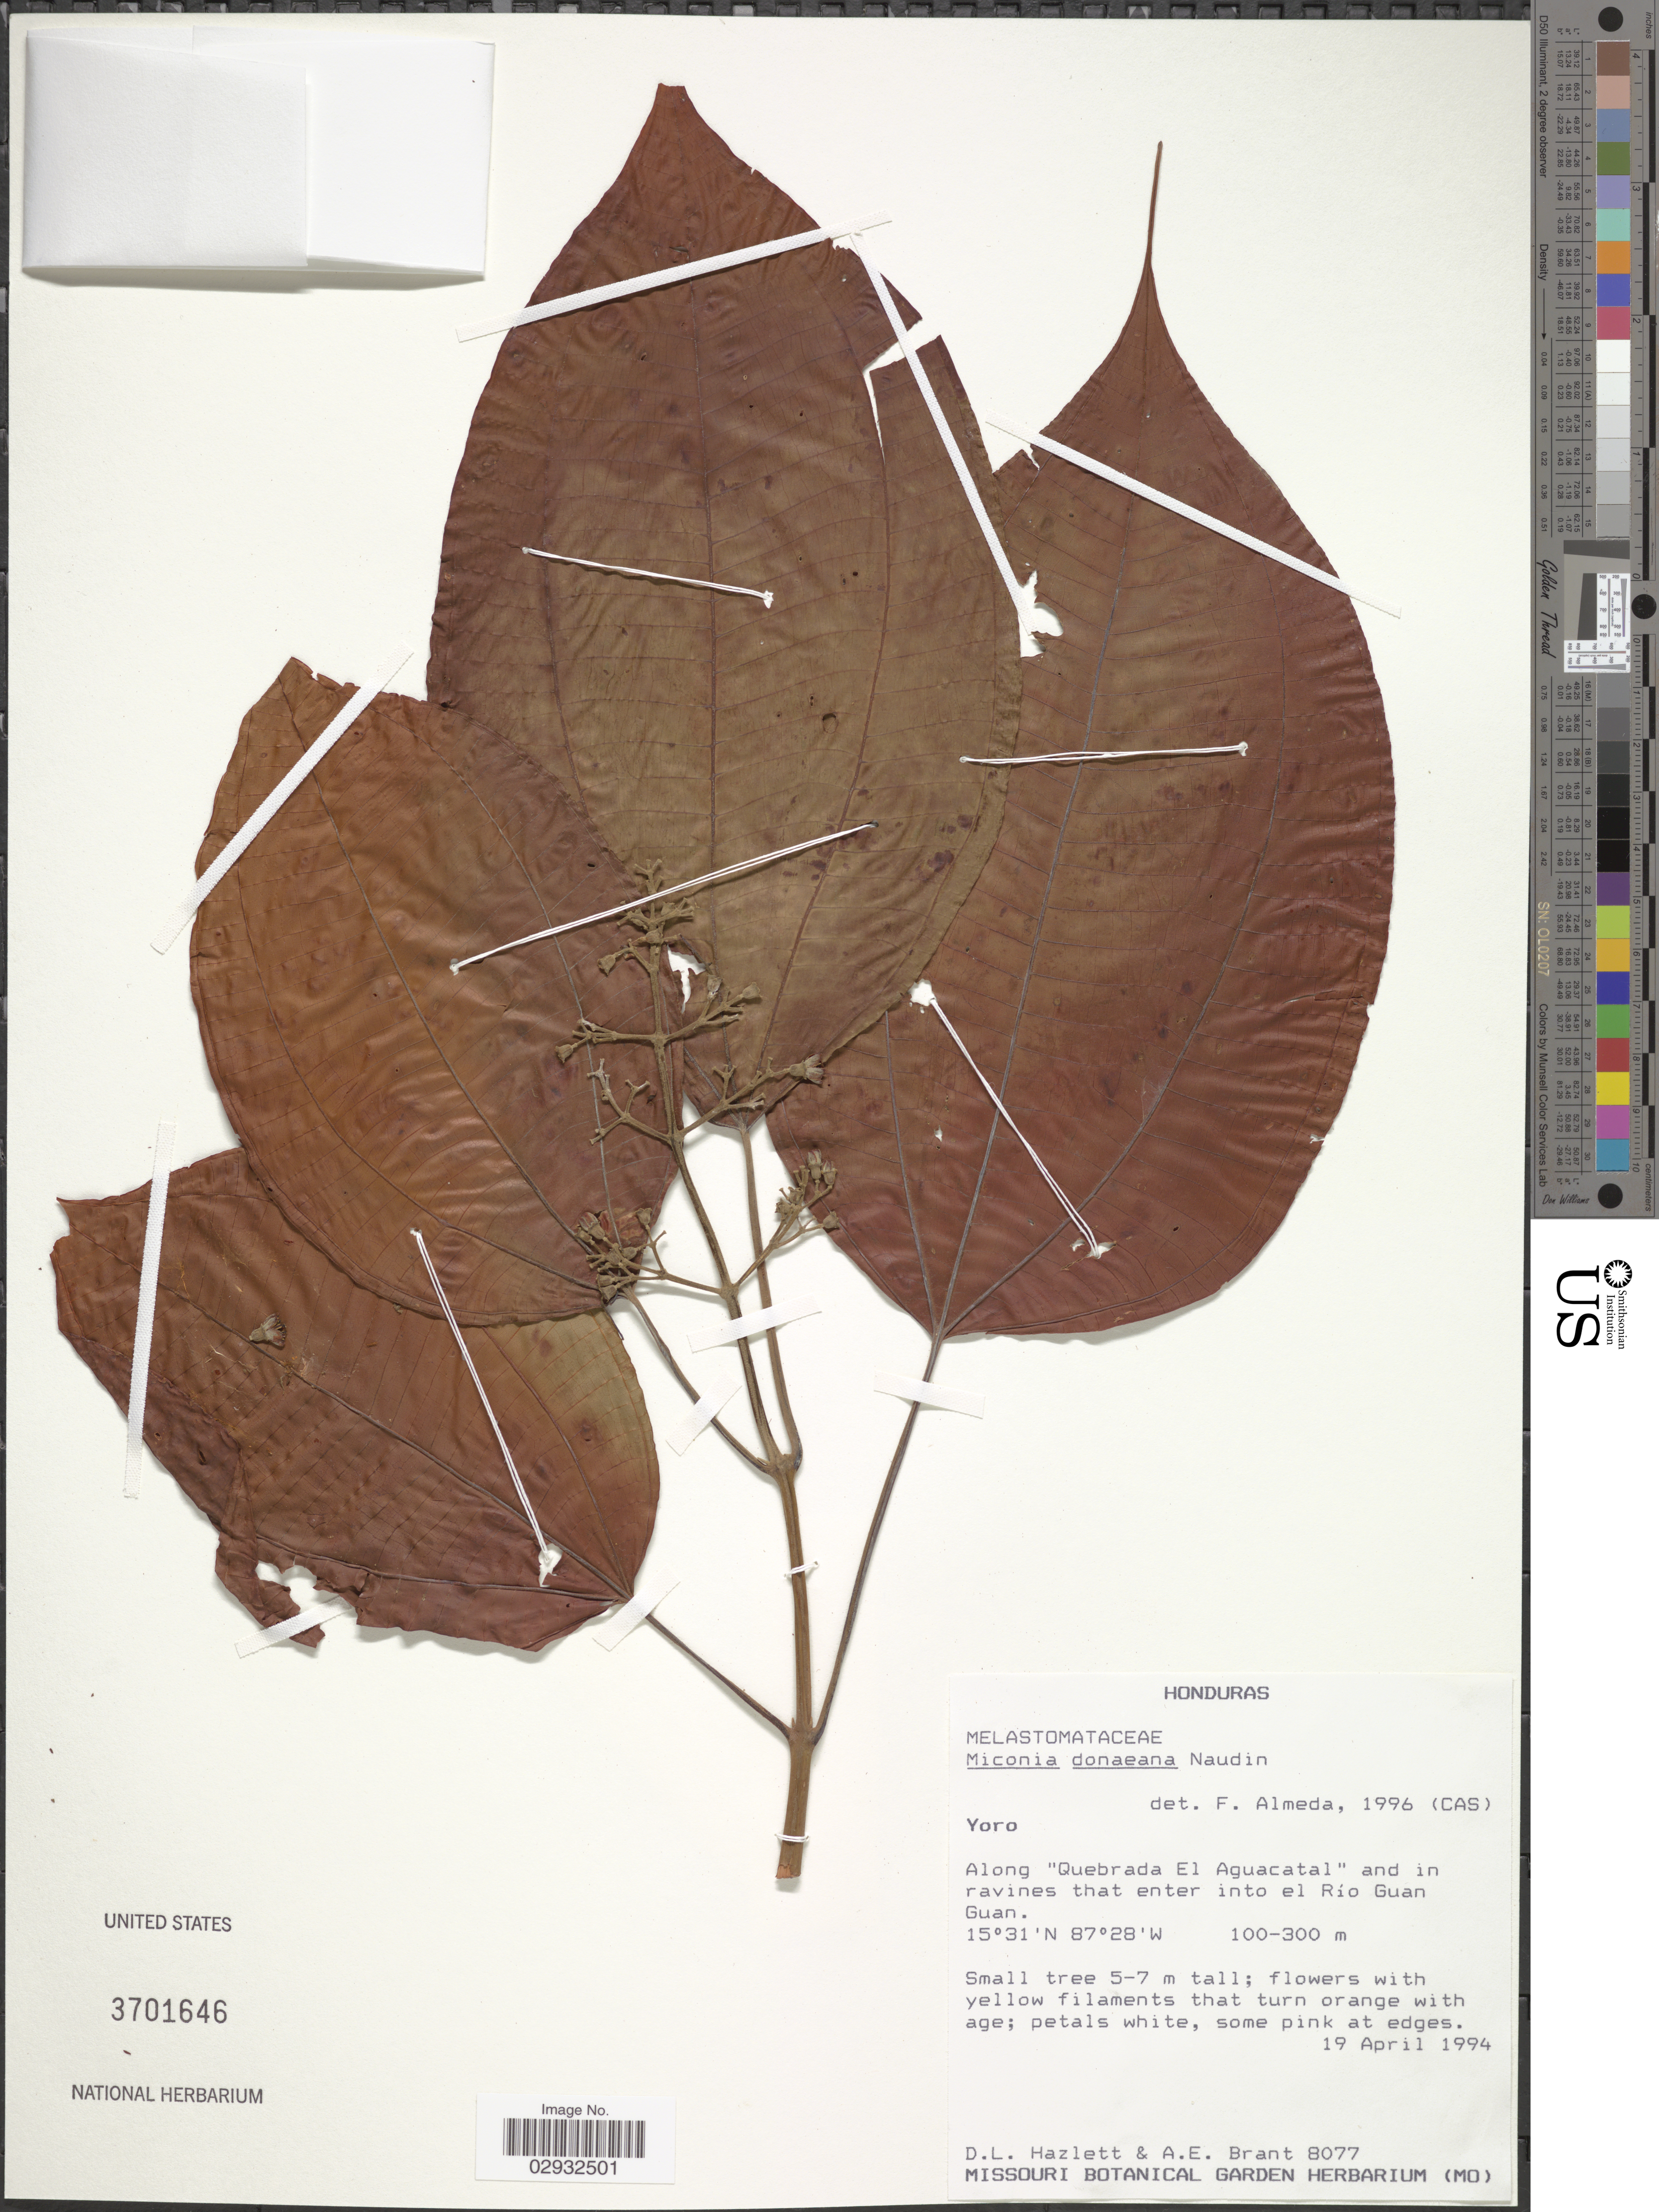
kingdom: Plantae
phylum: Tracheophyta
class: Magnoliopsida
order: Myrtales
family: Melastomataceae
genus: Miconia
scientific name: Miconia donaeana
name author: Naudin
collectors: D. Hazlett & A. Brant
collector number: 8077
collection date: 1994-04-19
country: Honduras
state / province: Yoro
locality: Along "Quebrada El Aguacatal" and in ravines that enter into el Río Guan Guan.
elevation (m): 100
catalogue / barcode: US 3701646